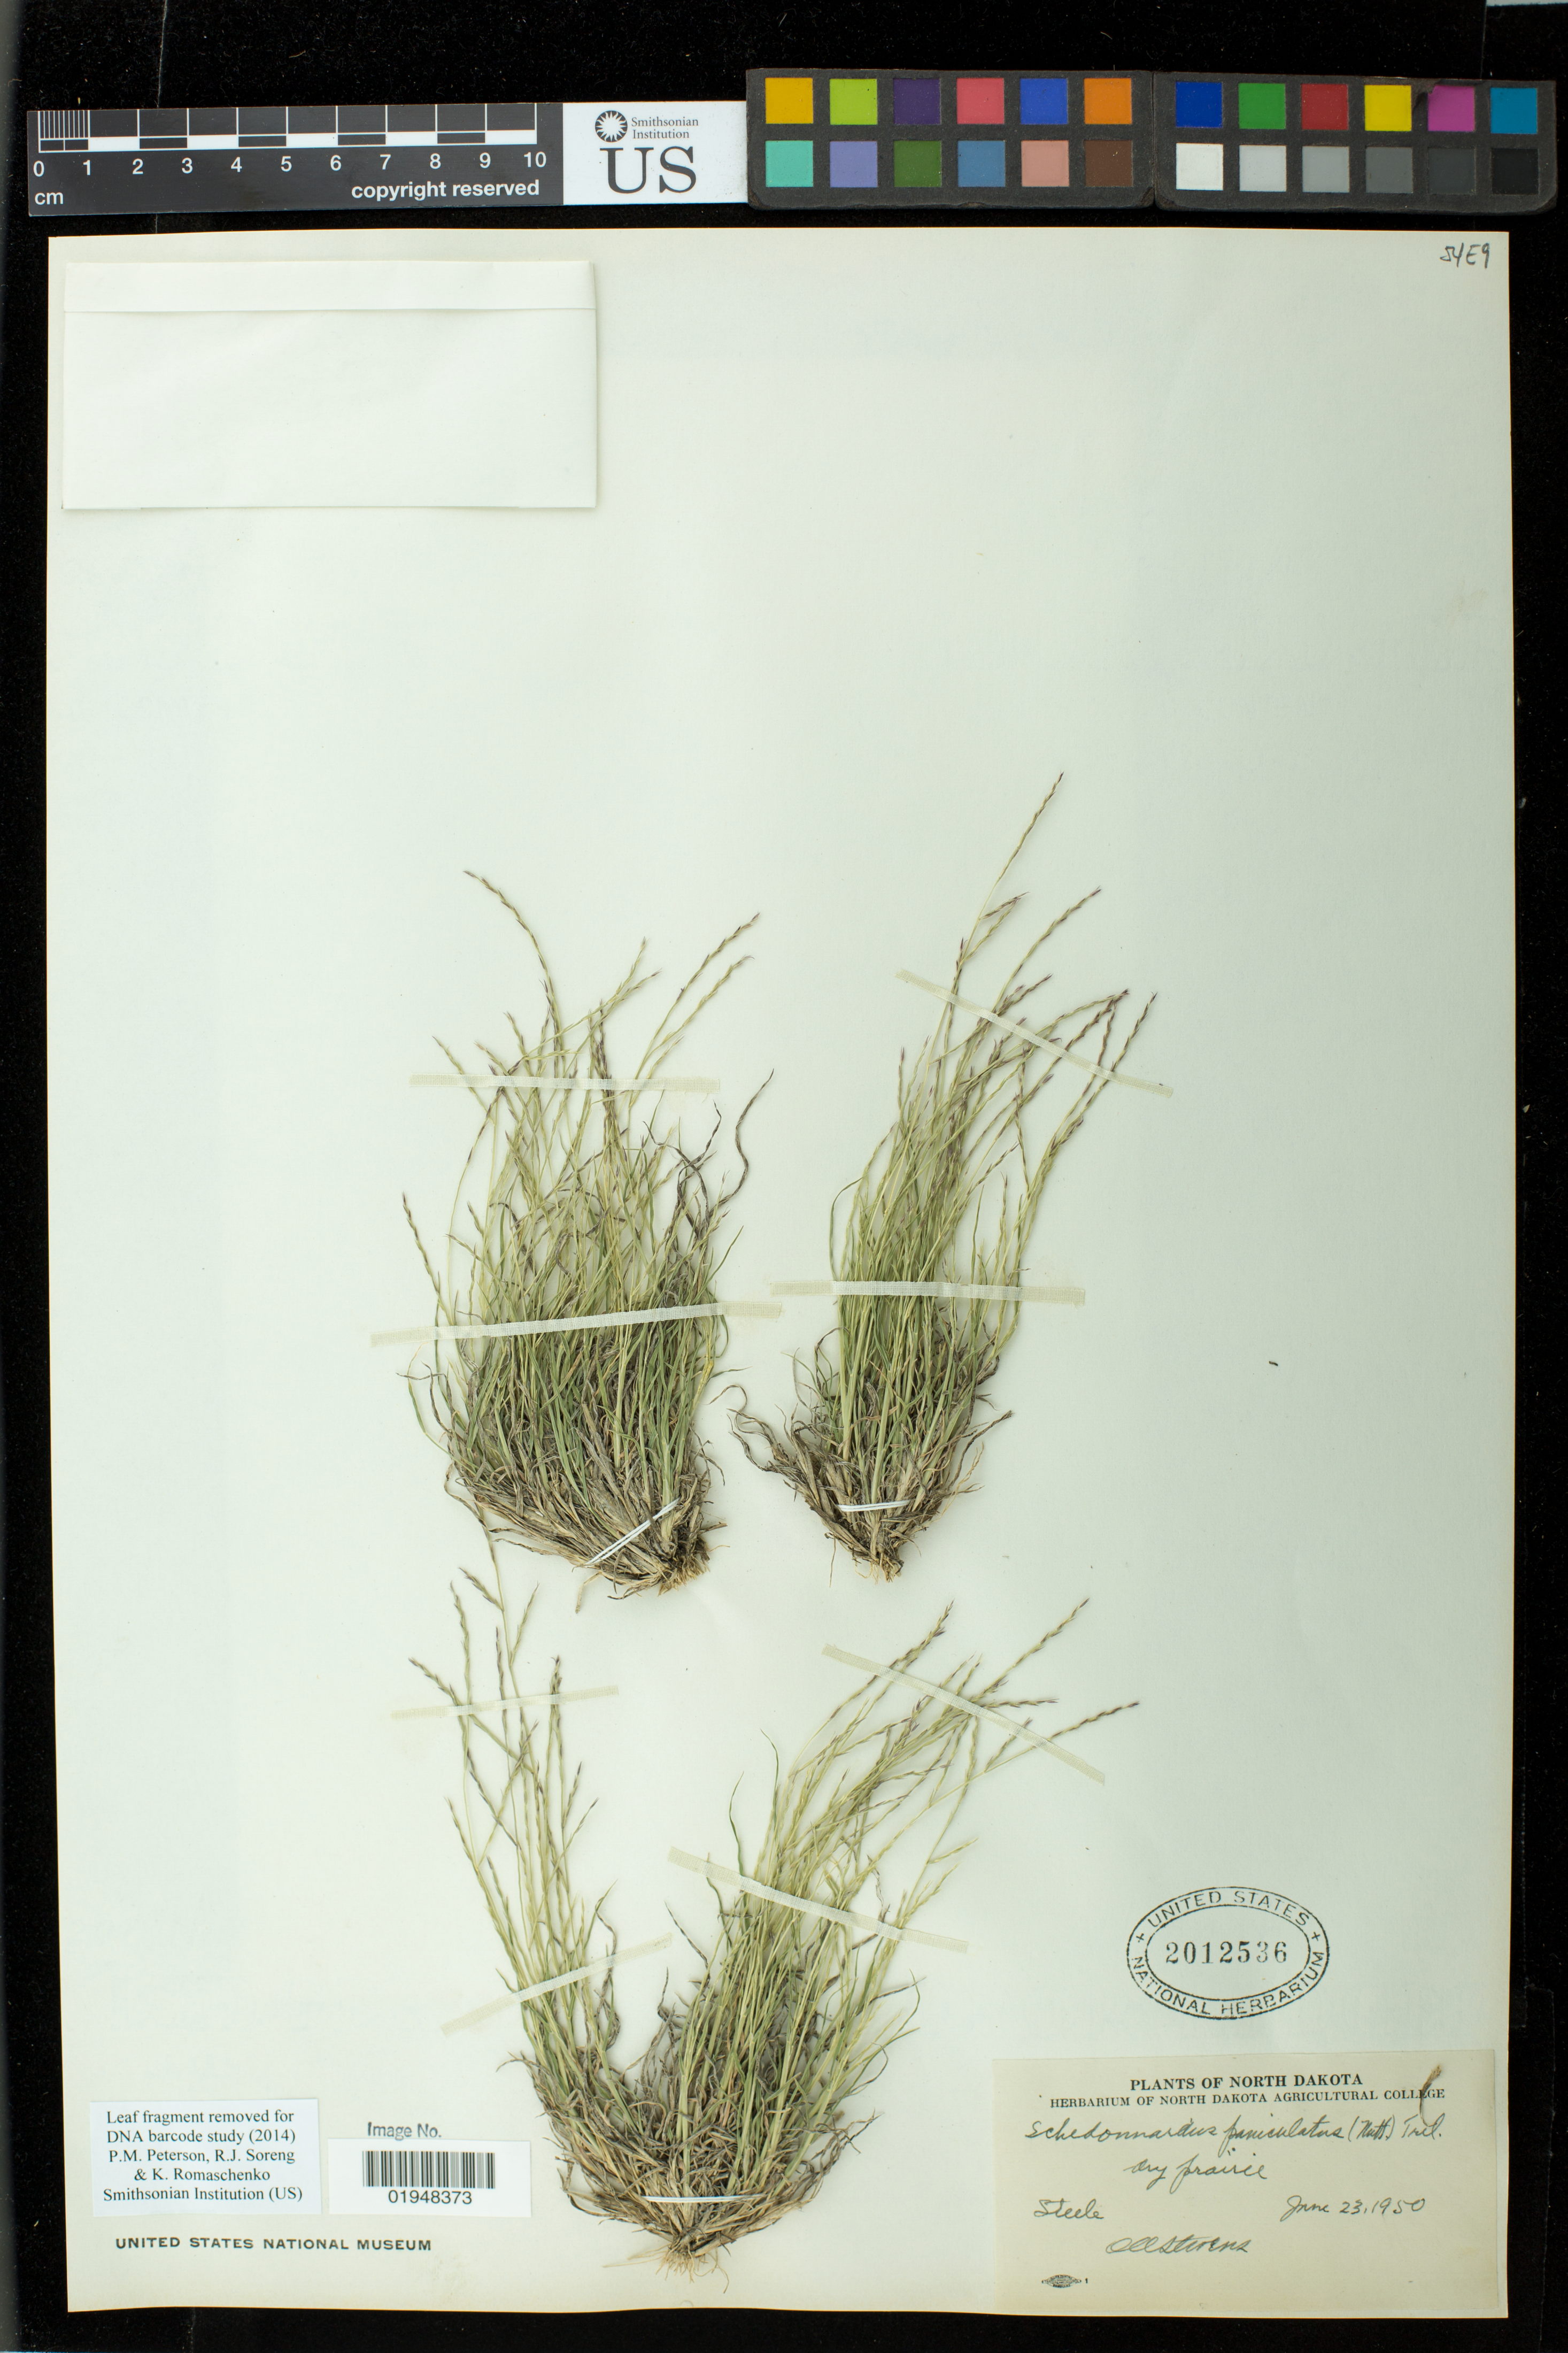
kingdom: Plantae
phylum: Tracheophyta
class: Liliopsida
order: Poales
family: Poaceae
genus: Schedonnardus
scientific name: Schedonnardus paniculatus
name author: (Nutt.) Trel.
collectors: O. A. Stevens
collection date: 1950-06-23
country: United States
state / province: North Dakota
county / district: Steele County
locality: Steele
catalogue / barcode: US 2012536